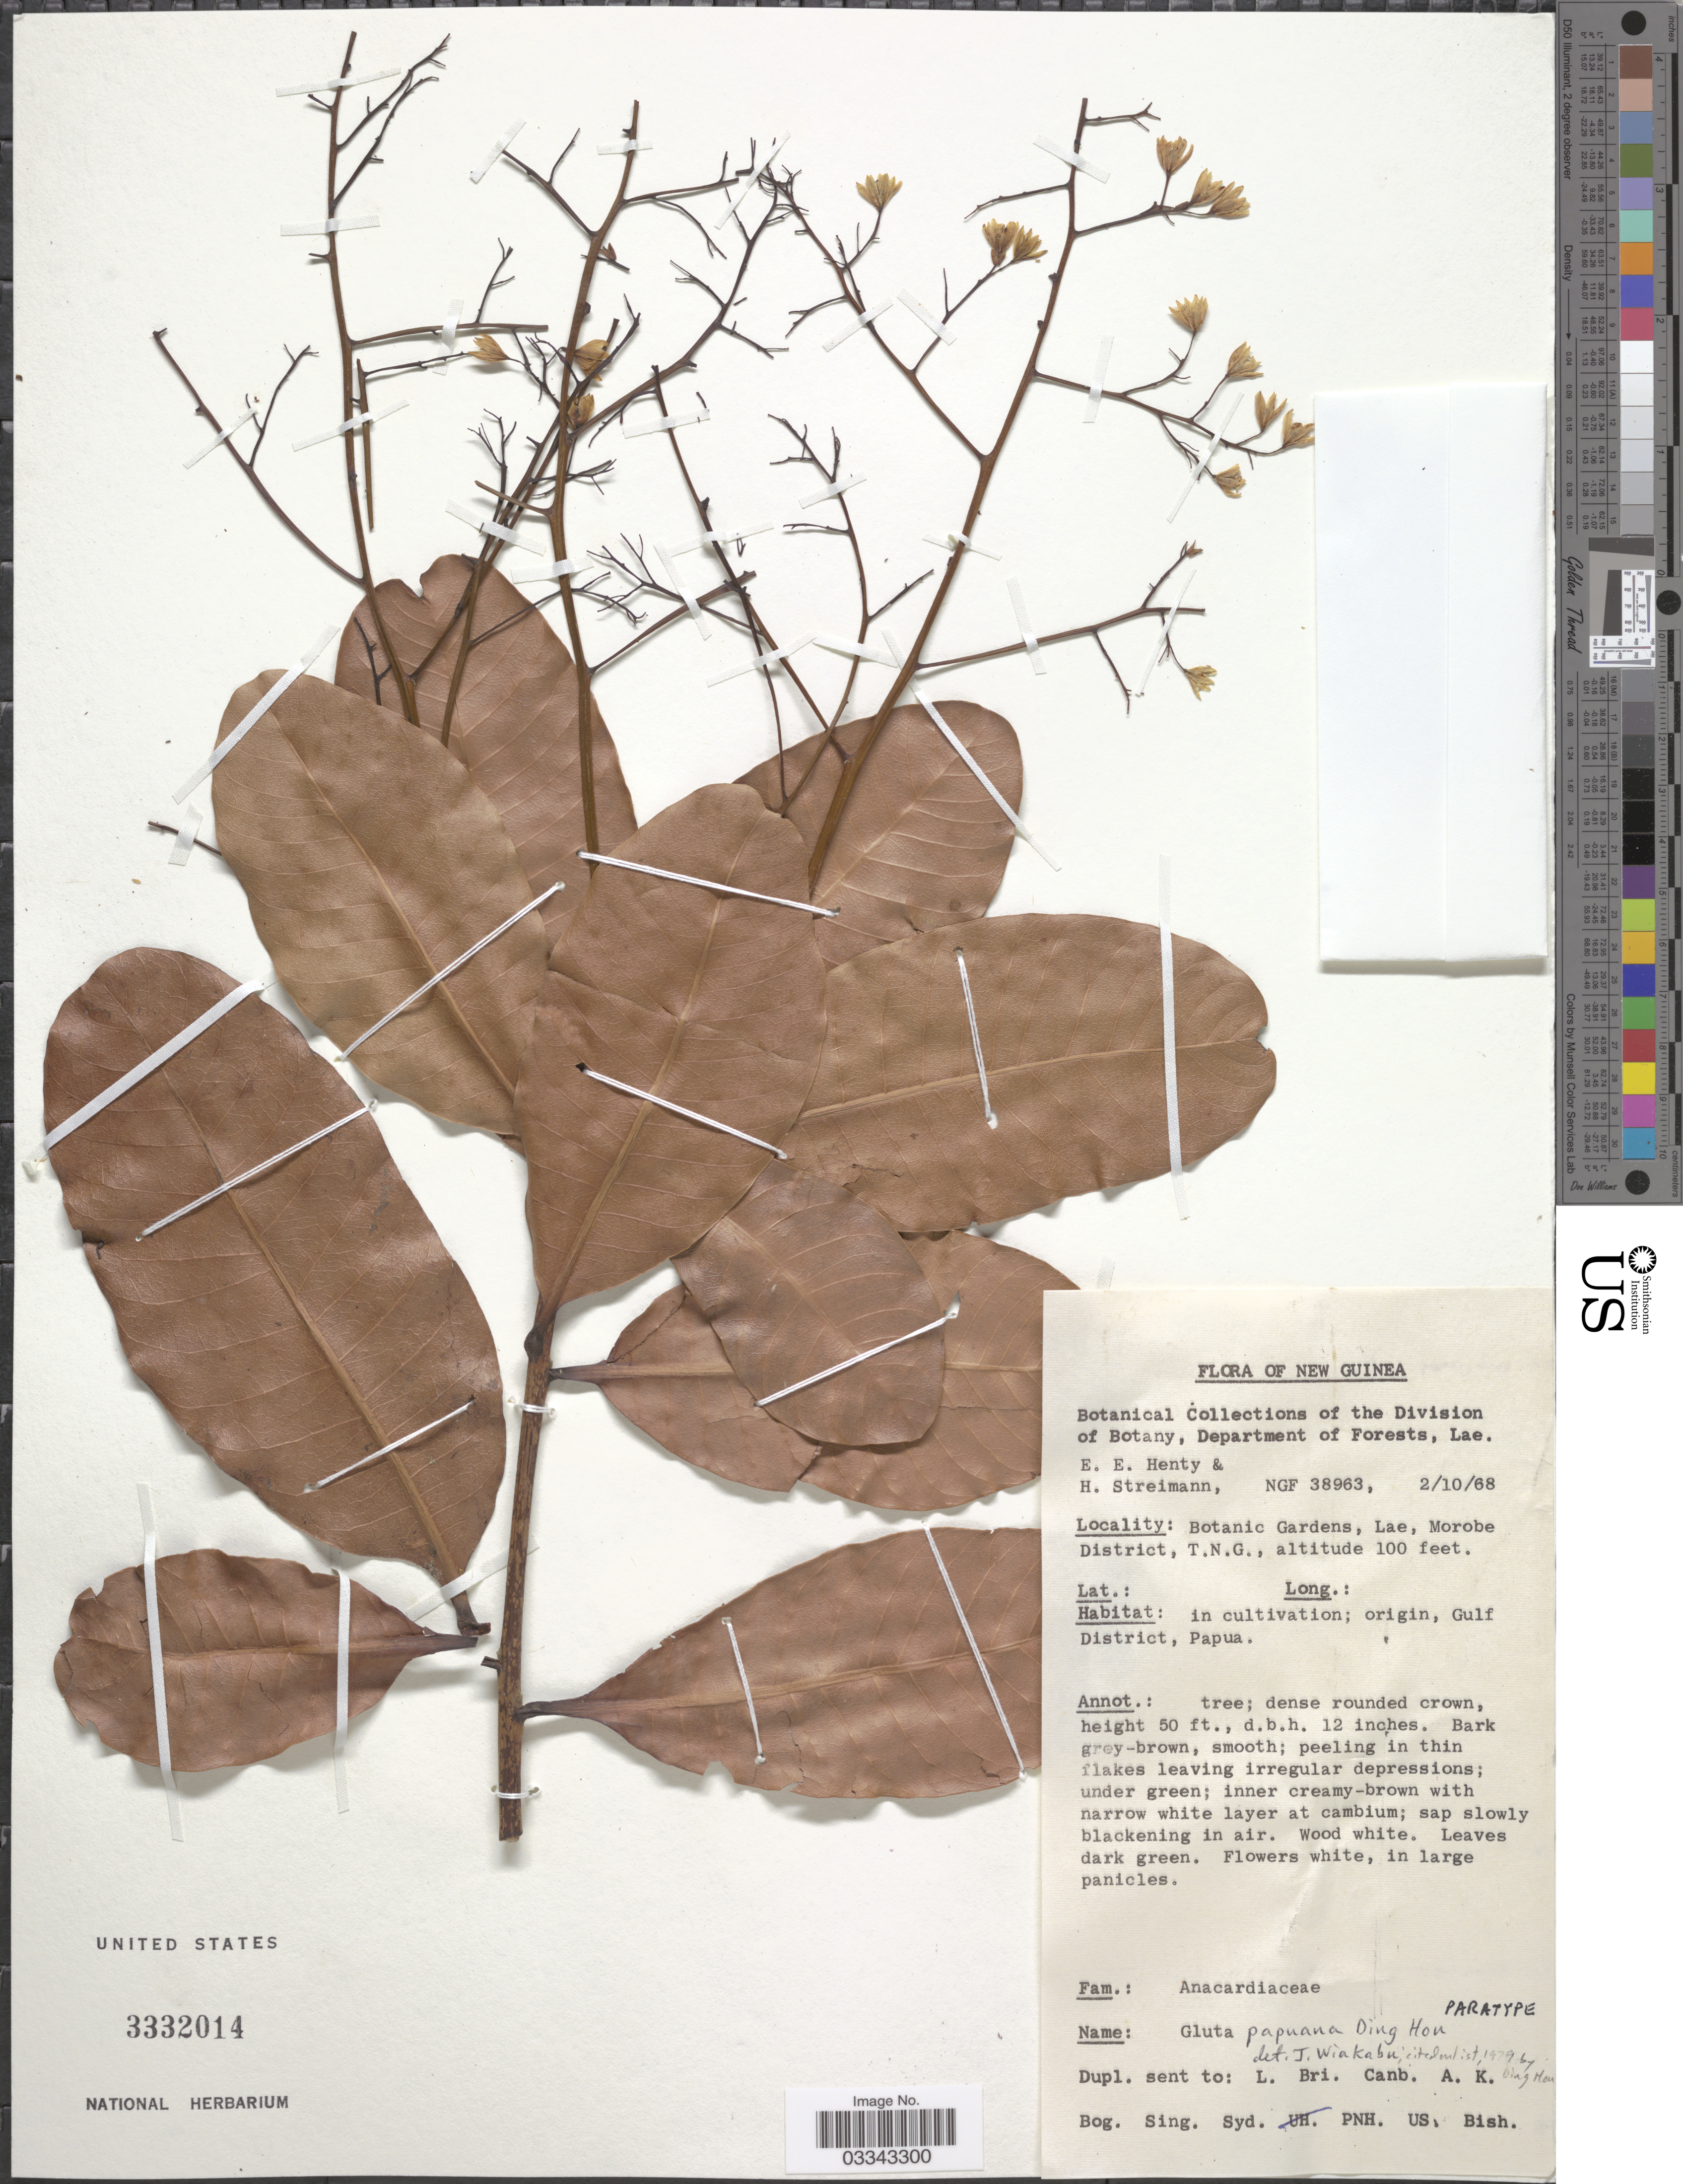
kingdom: Plantae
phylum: Tracheophyta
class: Magnoliopsida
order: Sapindales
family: Anacardiaceae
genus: Gluta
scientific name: Gluta papuana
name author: Ding Hou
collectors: E. Henty & H. Streimann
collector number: NGF 38963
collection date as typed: Transcribed d/m/y: 2/10/68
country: Papua New Guinea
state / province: Morobe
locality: New Guinea. Botanic Gardens, Lae, Morobe District, T.N.G.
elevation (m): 30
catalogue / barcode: US 3332014